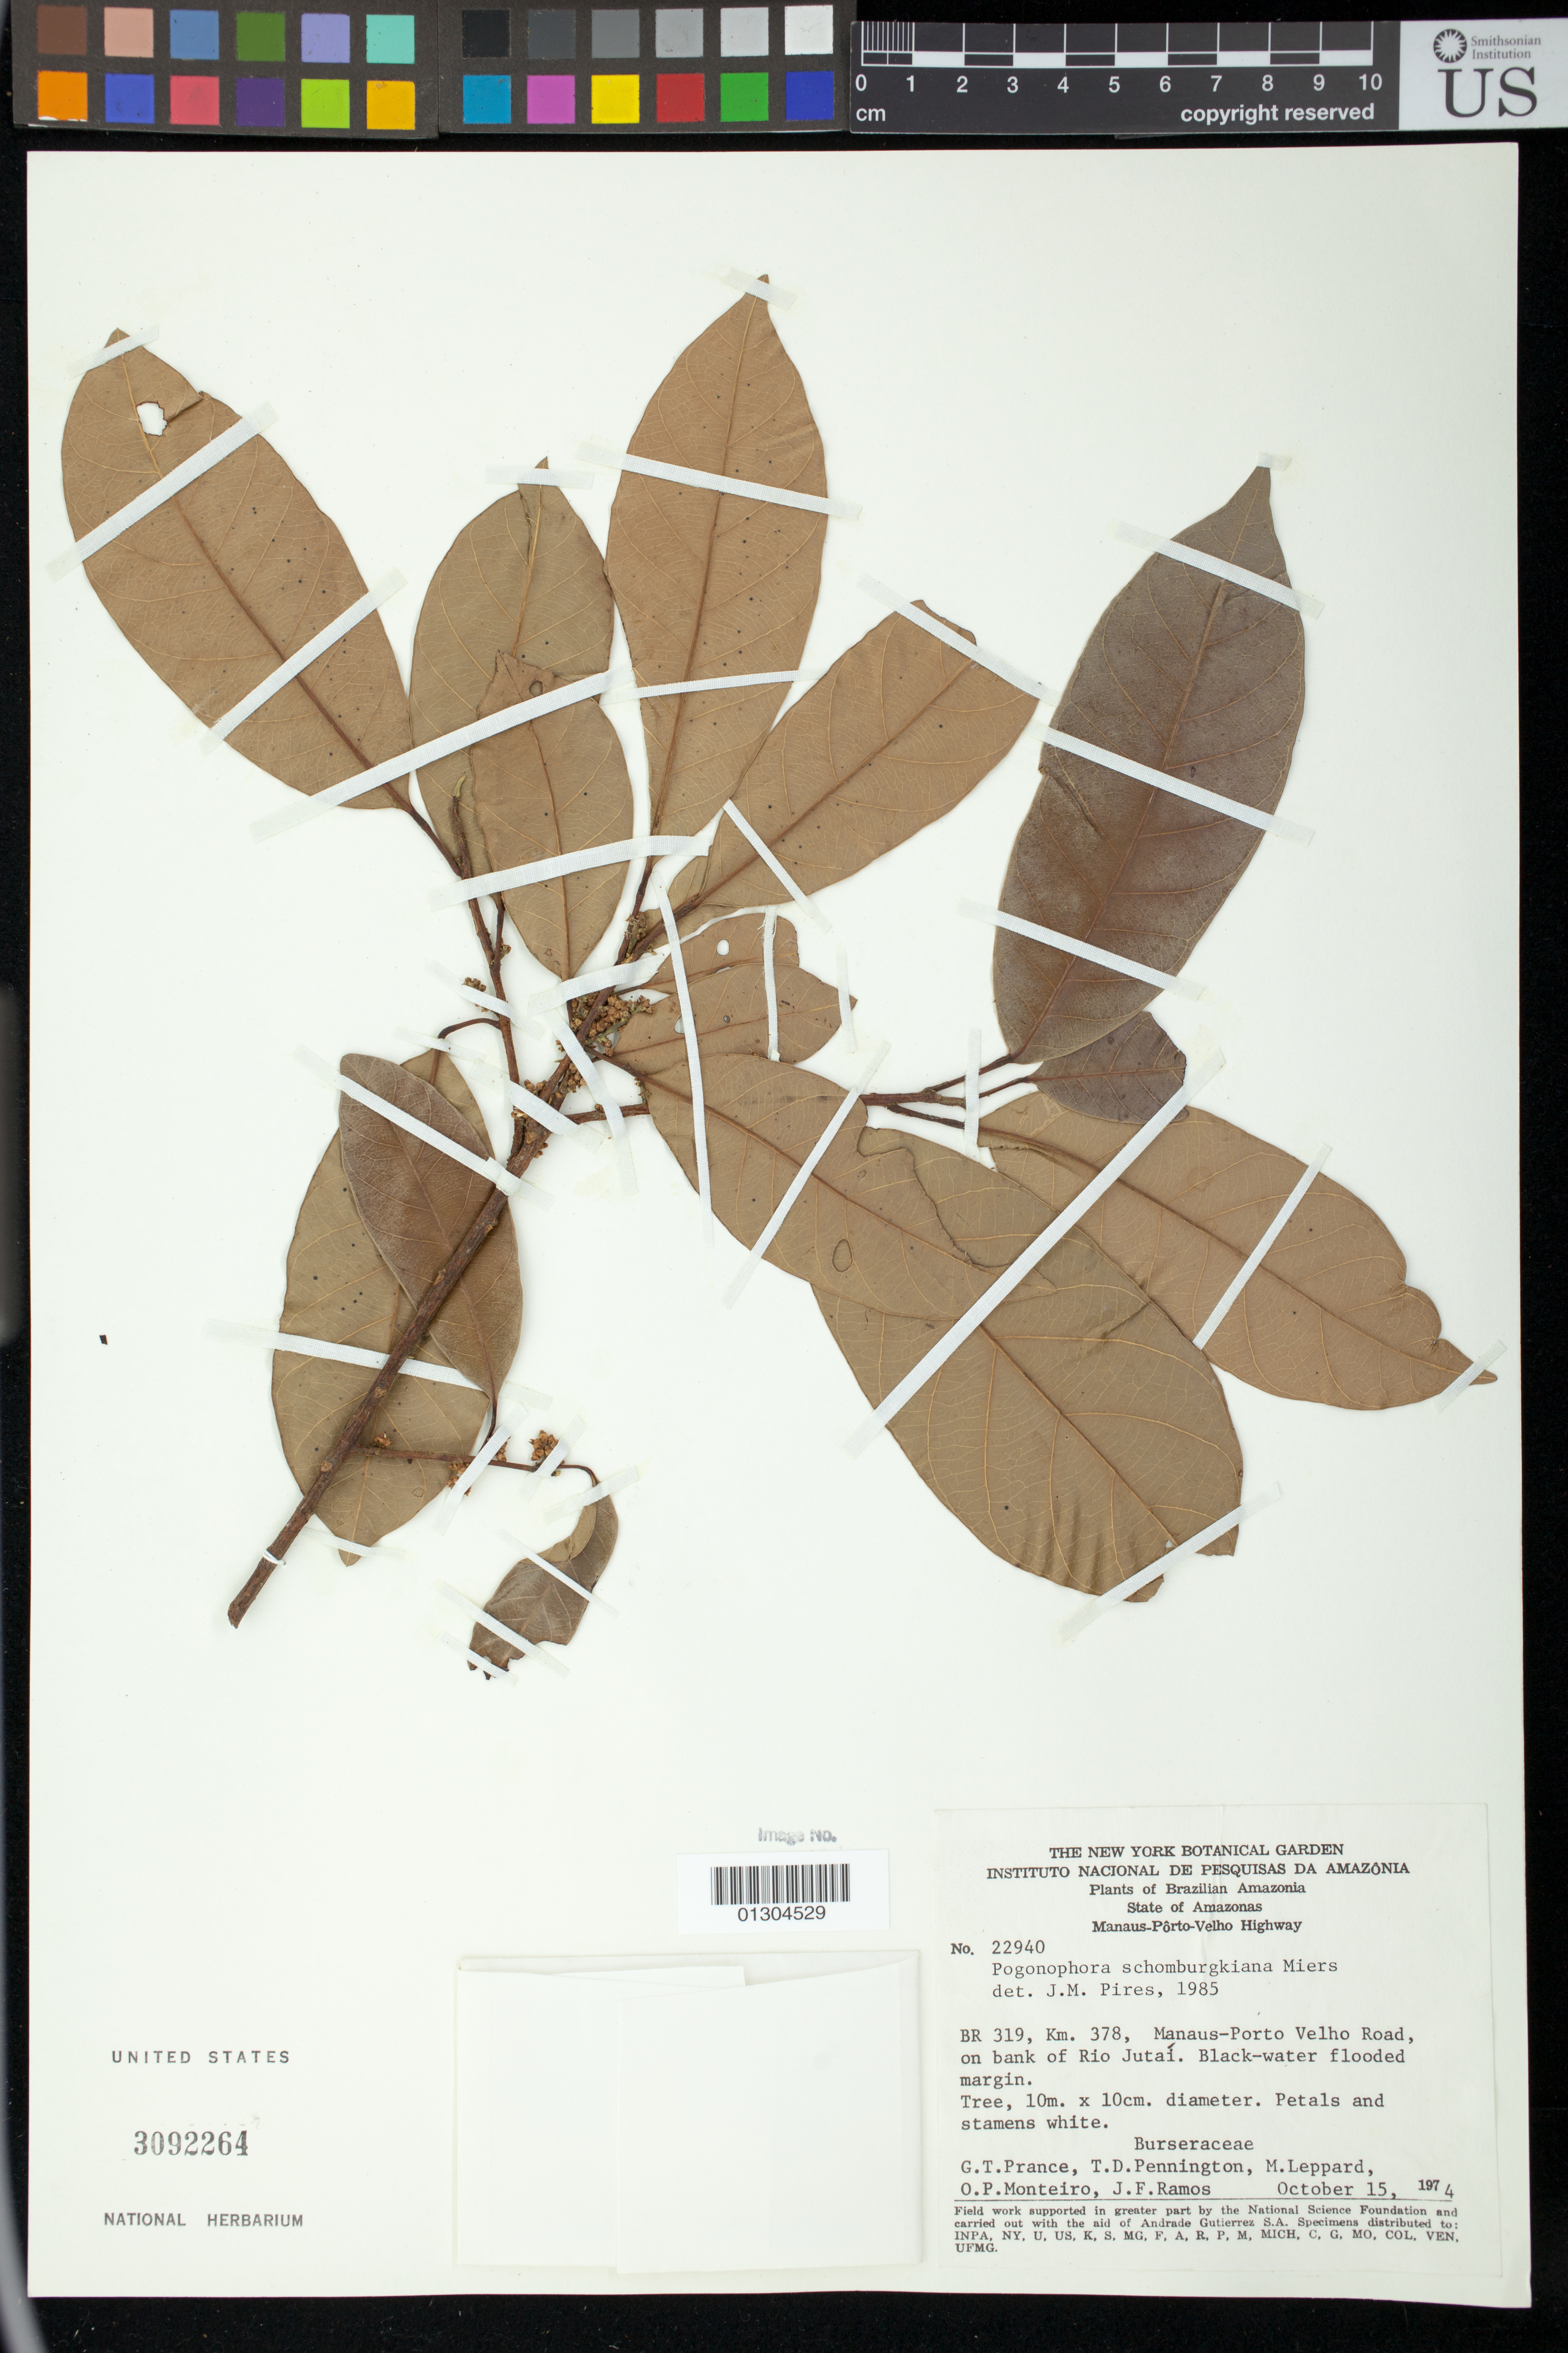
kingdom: Plantae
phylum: Tracheophyta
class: Magnoliopsida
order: Malpighiales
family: Peraceae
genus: Pogonophora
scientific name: Pogonophora schomburgkiana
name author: Miers ex Benth.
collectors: G. T. Prance, T. D. Pennington, M. Leppard, O. P. Monteiro & J. F. Ramos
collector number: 22940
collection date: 1974-10-15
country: Brazil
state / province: Amazonas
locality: BR 319, Km. 378, Manaus-Porto Velho Road, on bank of Rio Jutai.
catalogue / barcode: US 3092264